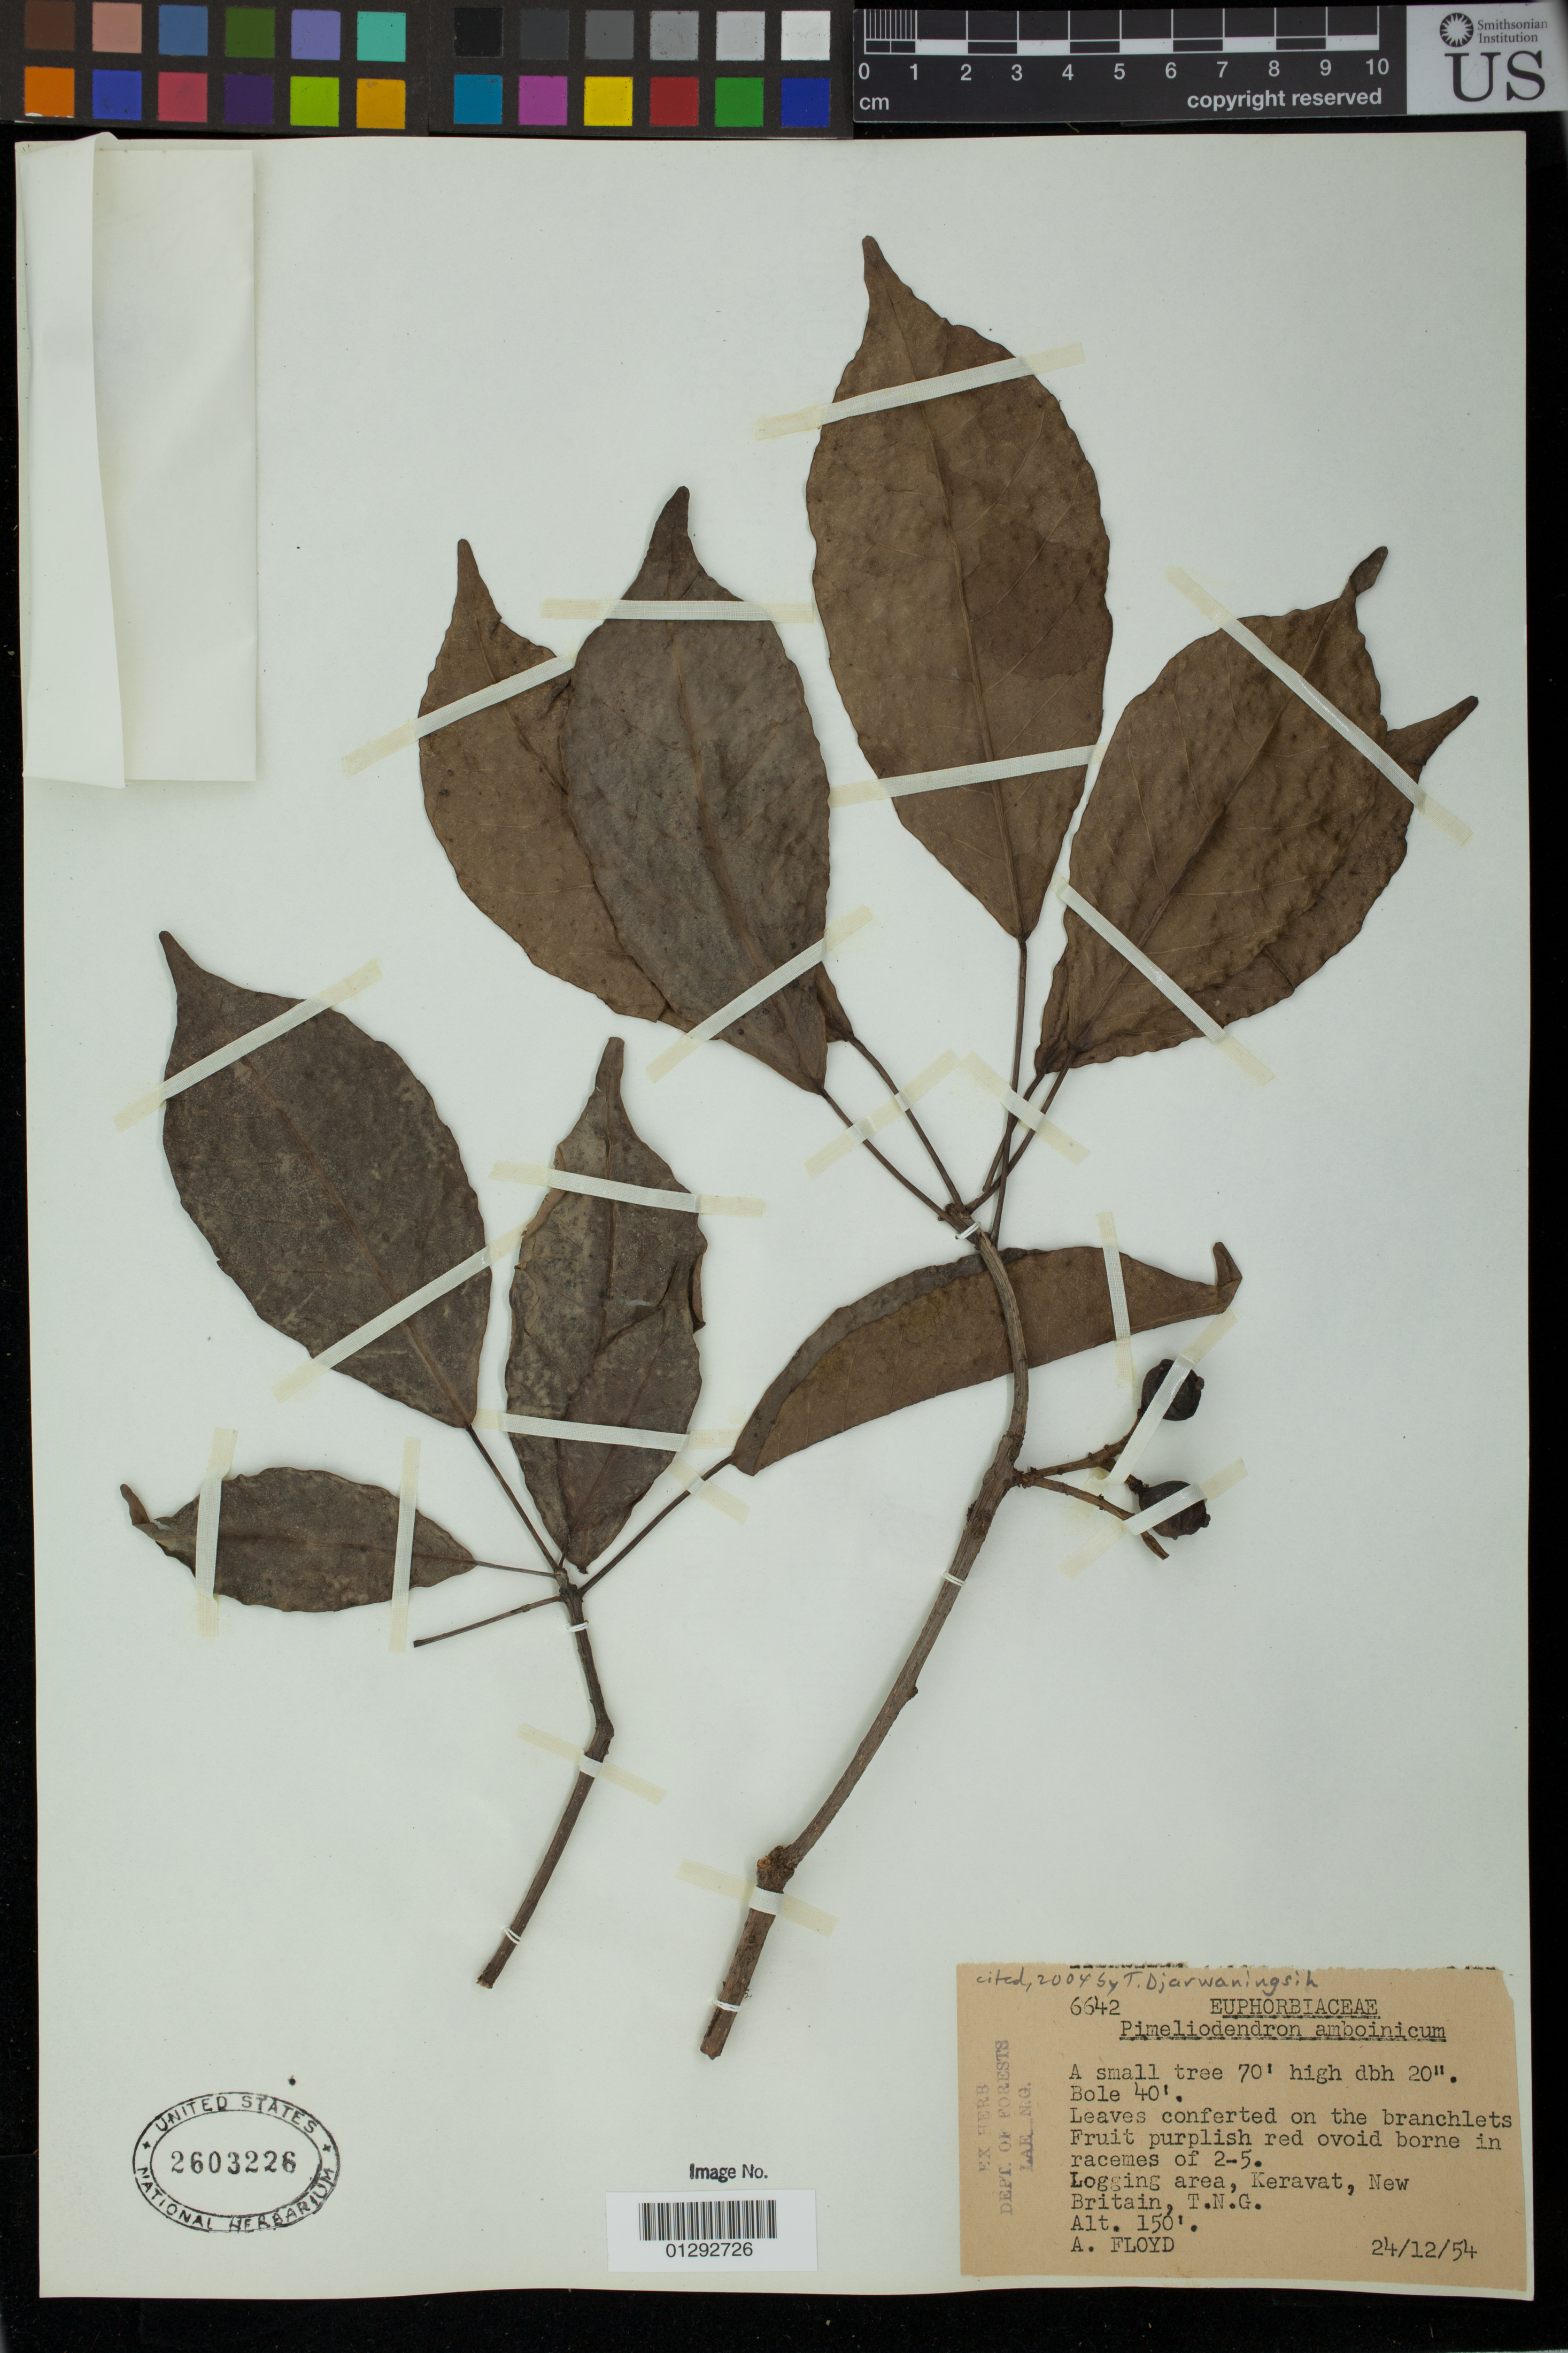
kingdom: Plantae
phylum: Tracheophyta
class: Magnoliopsida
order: Malpighiales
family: Euphorbiaceae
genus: Pimelodendron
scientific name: Pimelodendron amboinicum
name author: Hassk.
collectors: A. Floyd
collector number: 6642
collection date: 1954-12-24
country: Papua New Guinea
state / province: East New Britain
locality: Logging area, Keravat, New Britain, T.N.G.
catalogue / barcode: US 2603226